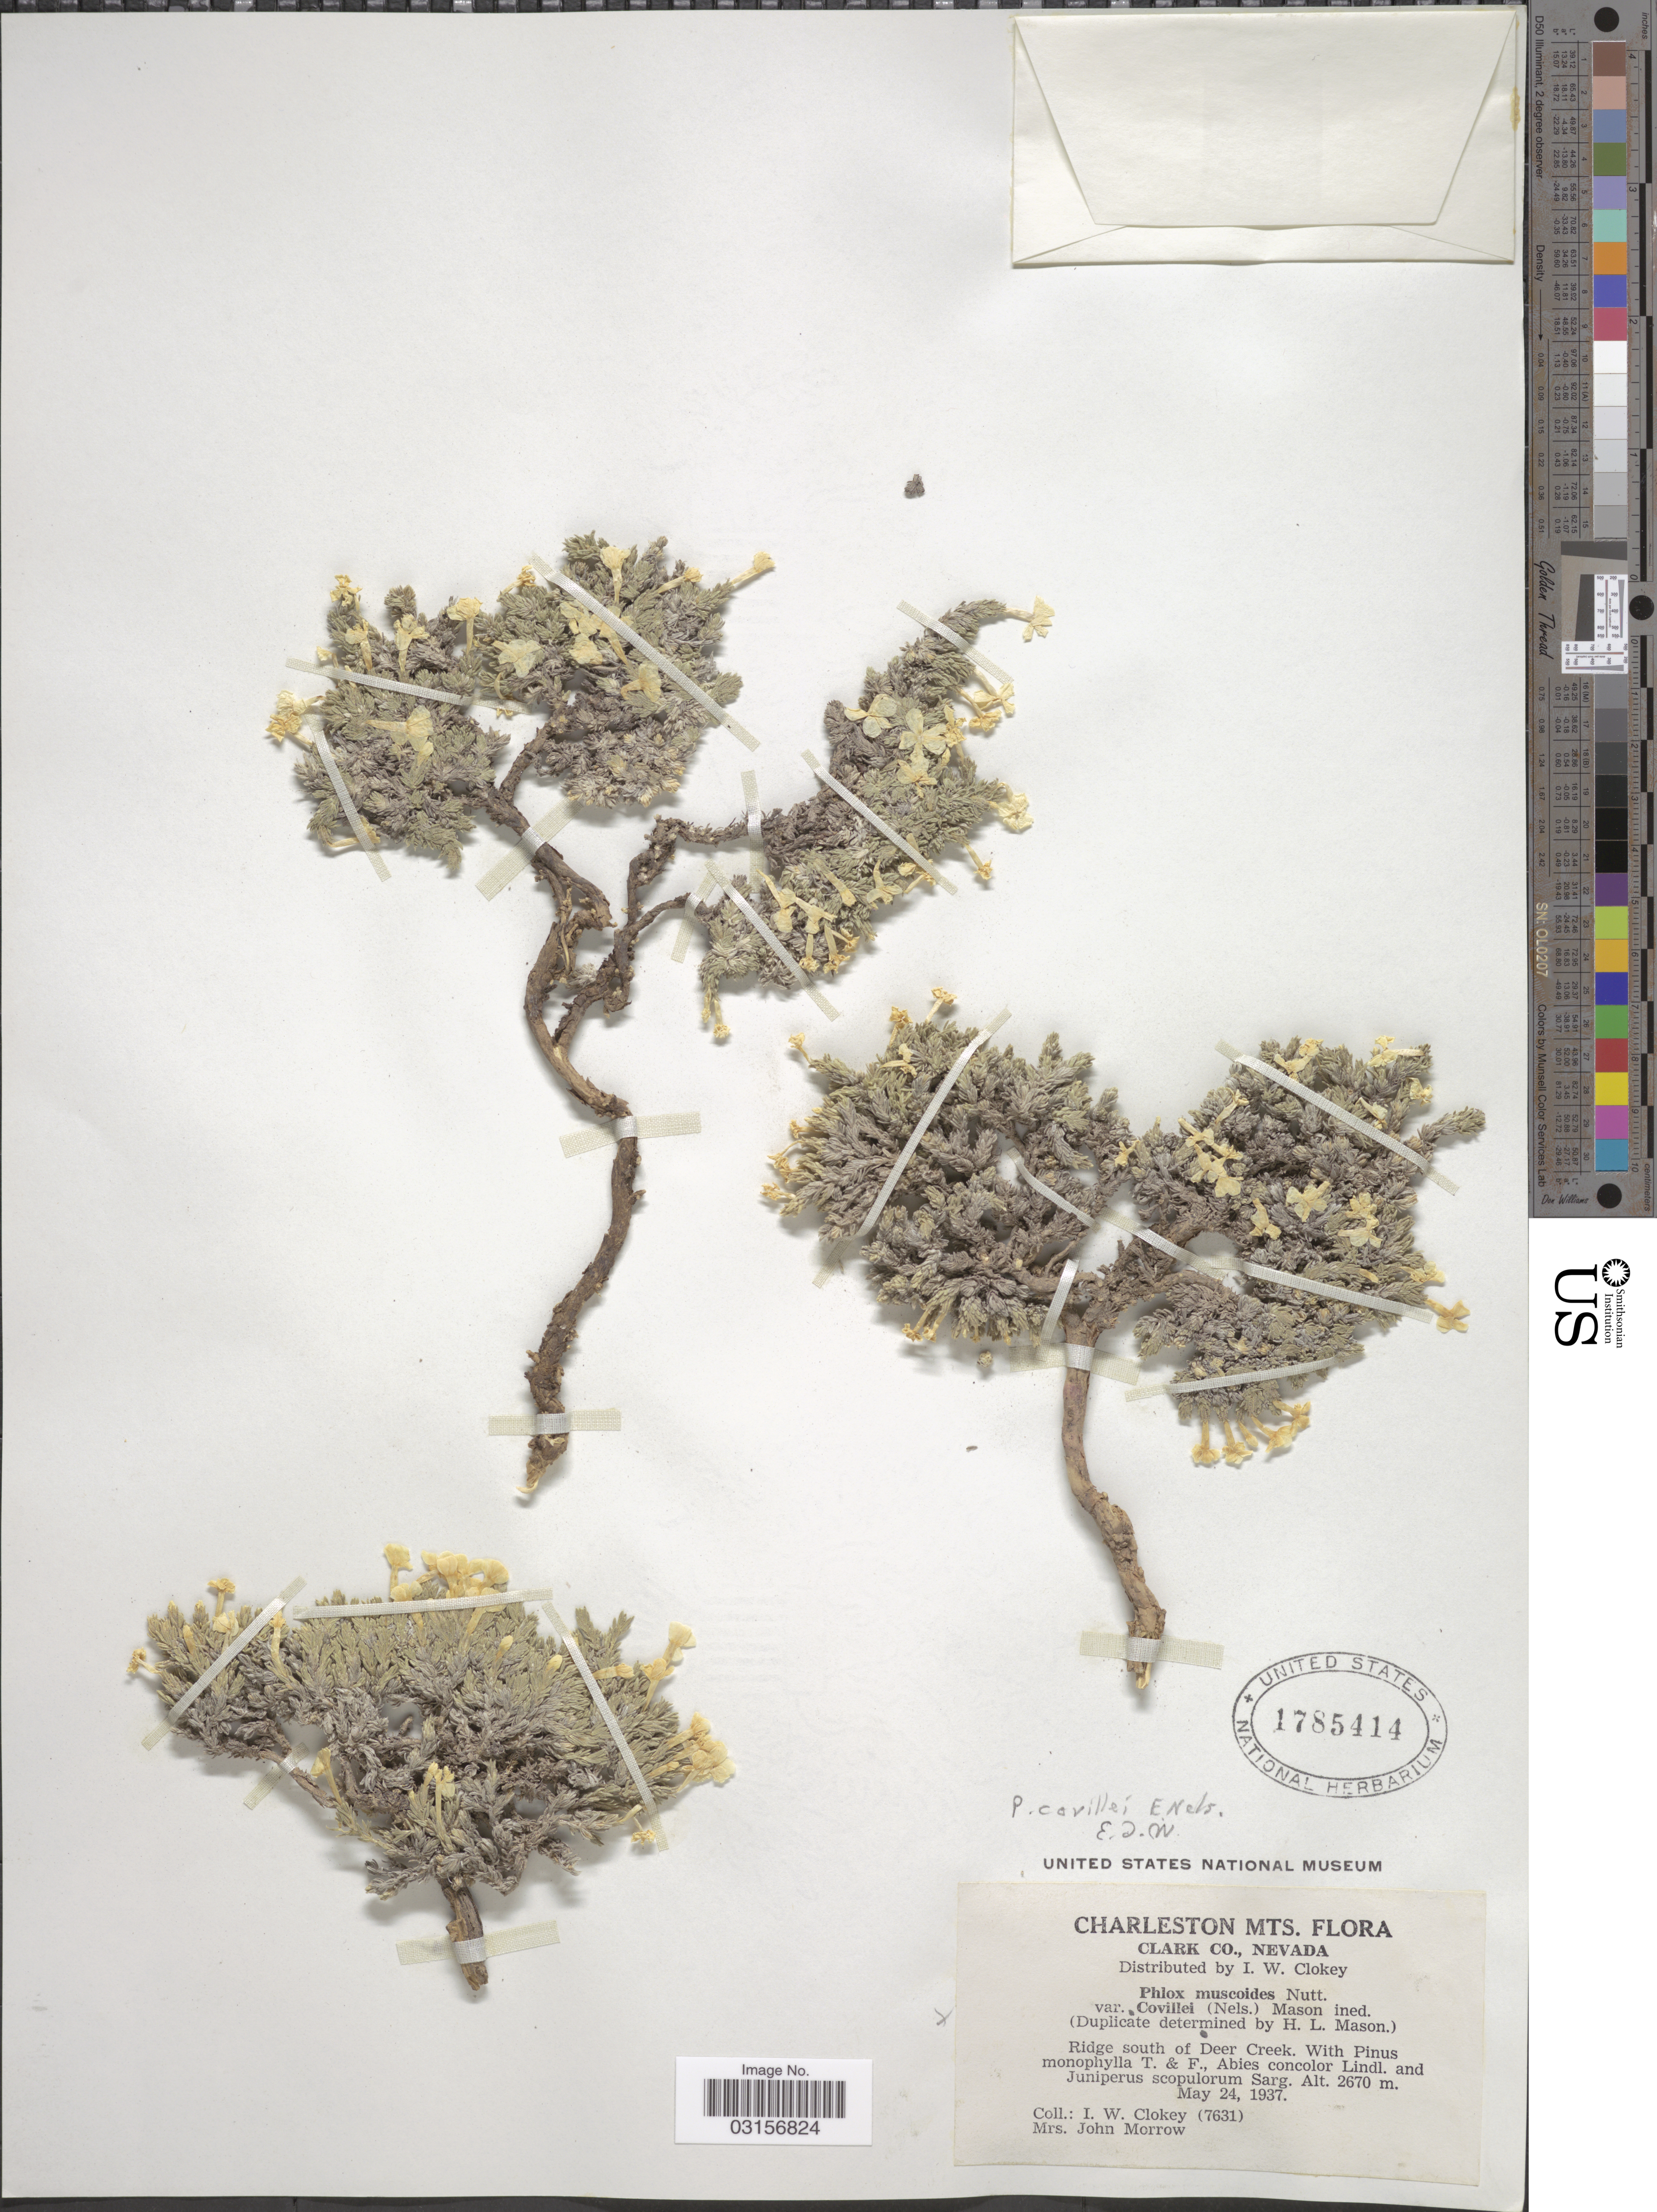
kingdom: Plantae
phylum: Tracheophyta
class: Magnoliopsida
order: Ericales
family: Polemoniaceae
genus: Phlox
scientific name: Phlox covillei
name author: E.E. Nelson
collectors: I. W. Clokey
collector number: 7631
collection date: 1937-05-24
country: United States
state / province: Nevada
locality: Charleston Mts., Clark Co., Ridge south of Deer Creek.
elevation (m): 2670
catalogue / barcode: US 1785414